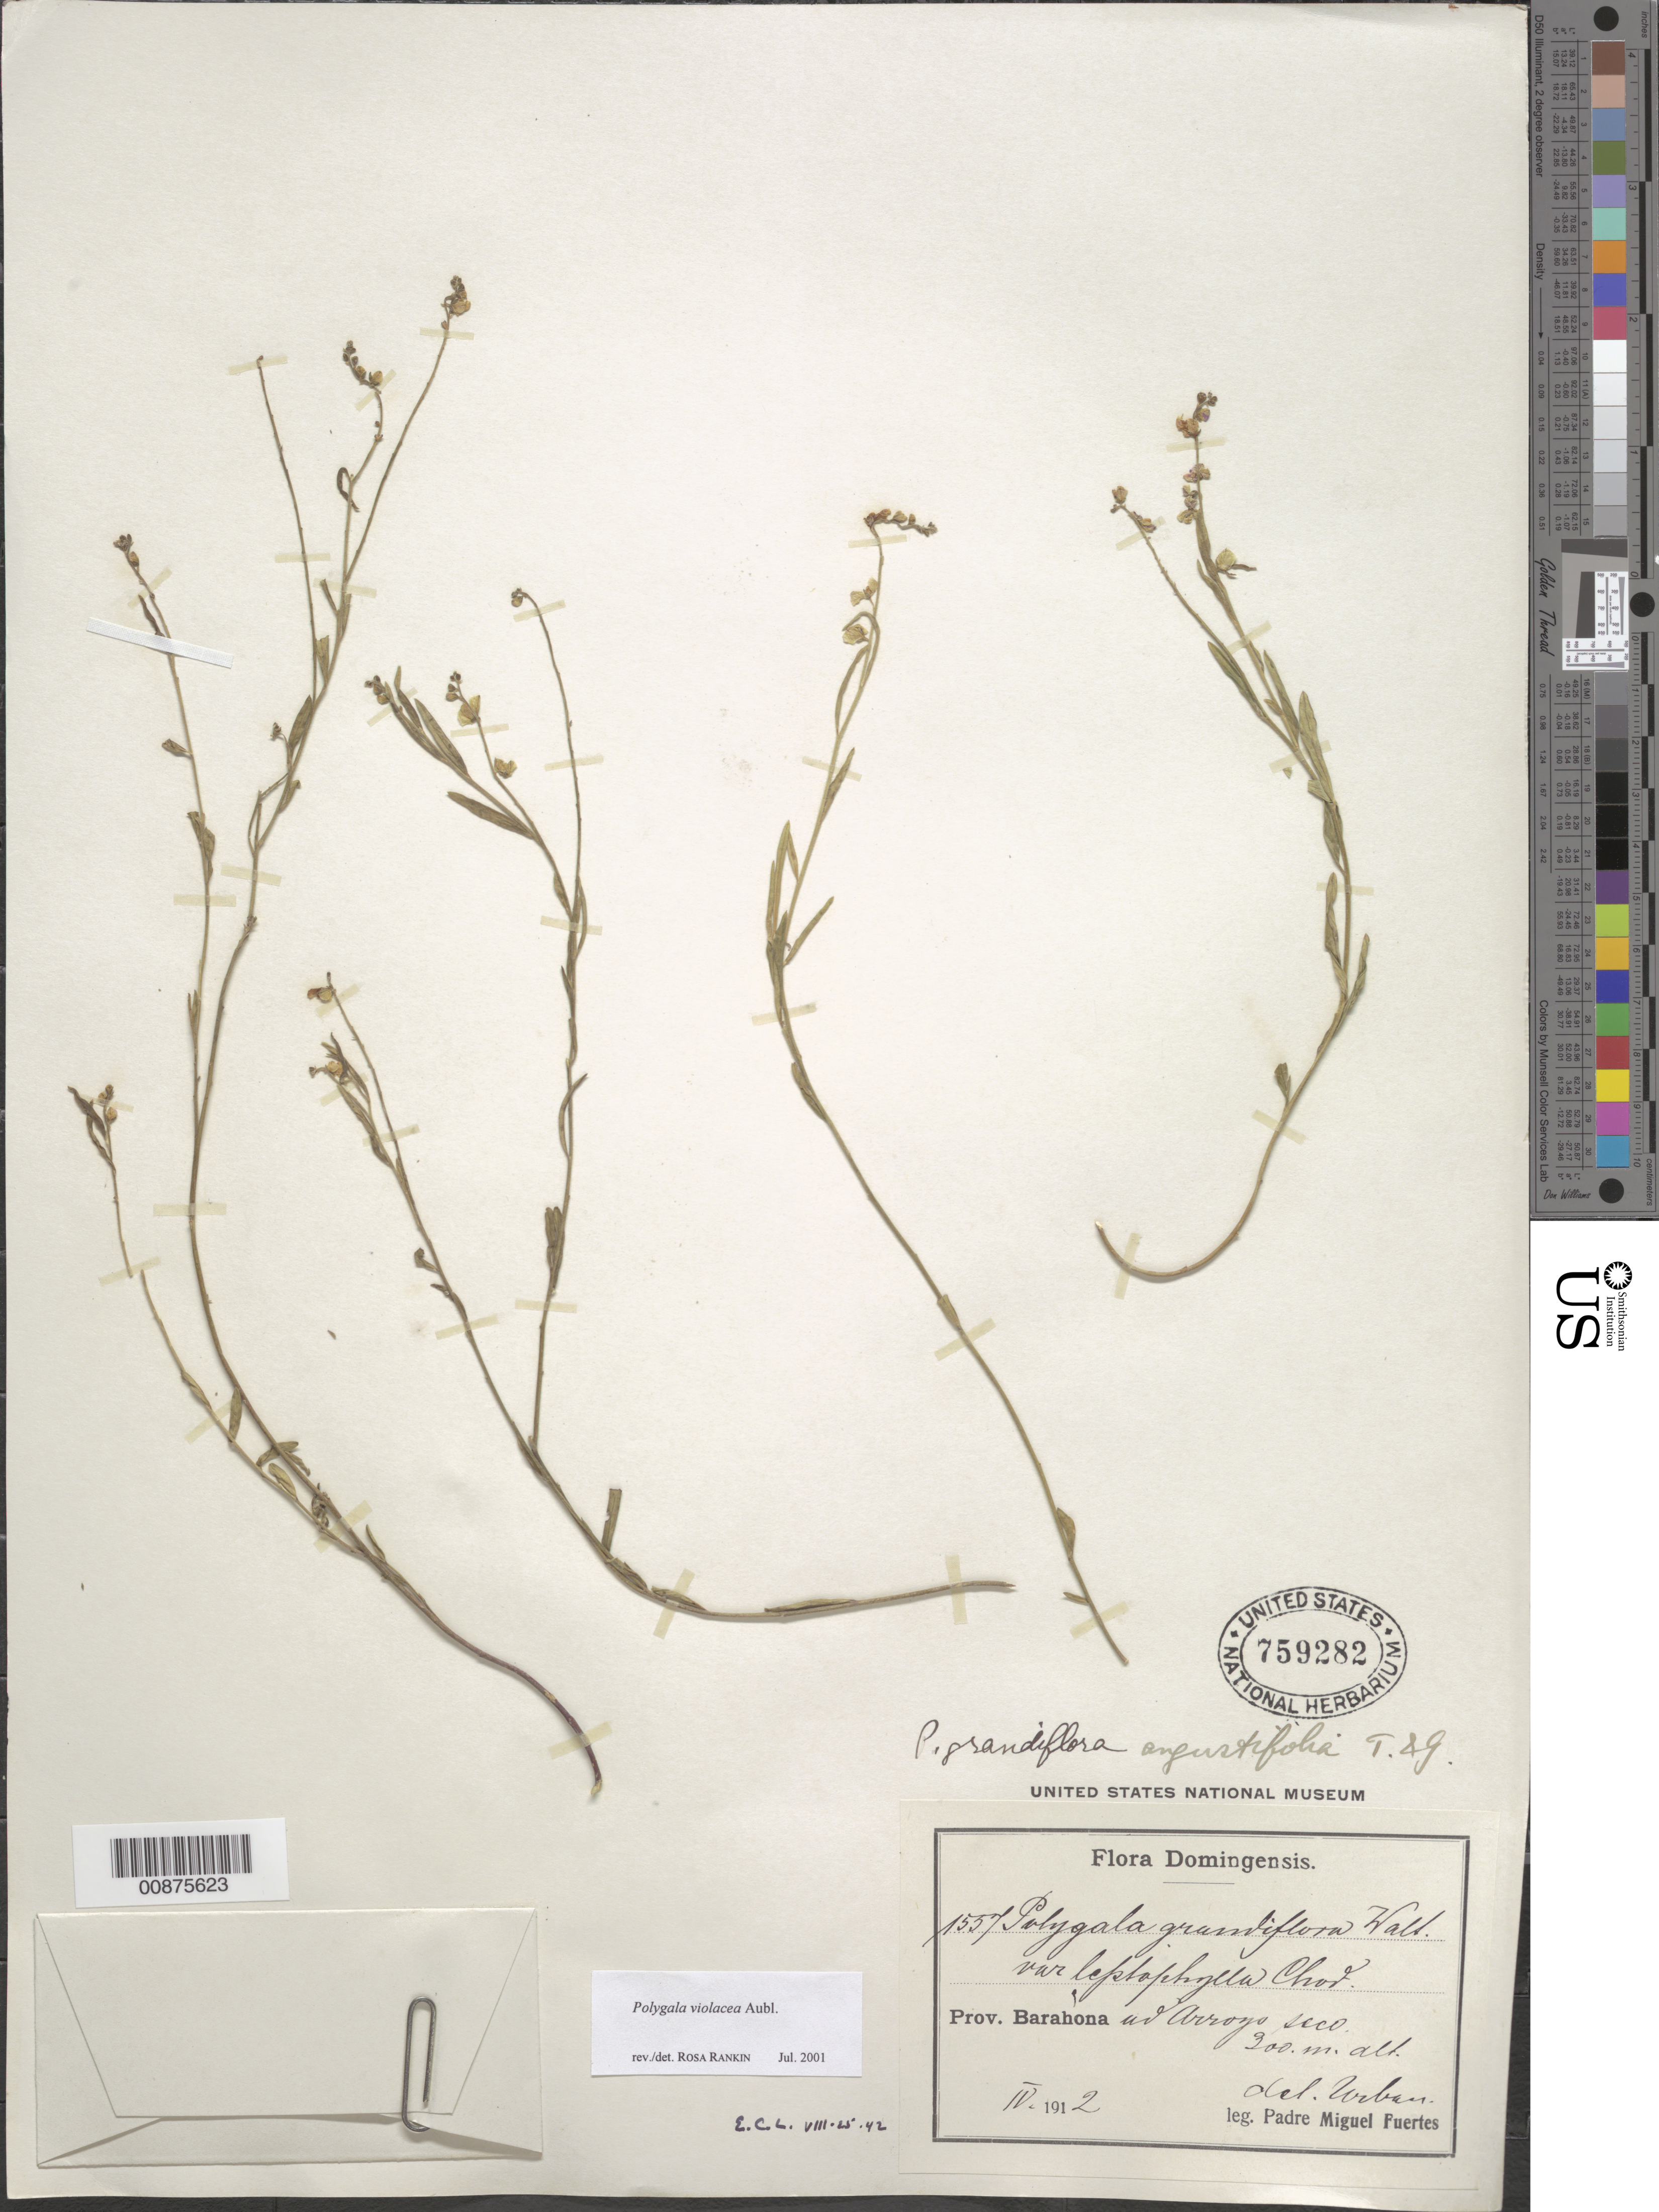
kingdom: Plantae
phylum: Tracheophyta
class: Magnoliopsida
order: Fabales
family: Polygalaceae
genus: Asemeia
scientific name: Asemeia violacea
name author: (Aubl.) J.F.B. Pastore & J.R. Abbott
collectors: M. D. Fuertes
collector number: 1557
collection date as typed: Apr 1912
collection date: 1912-04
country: Dominican Republic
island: Hispaniola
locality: Arroyo Seco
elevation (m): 300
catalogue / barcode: US 759282